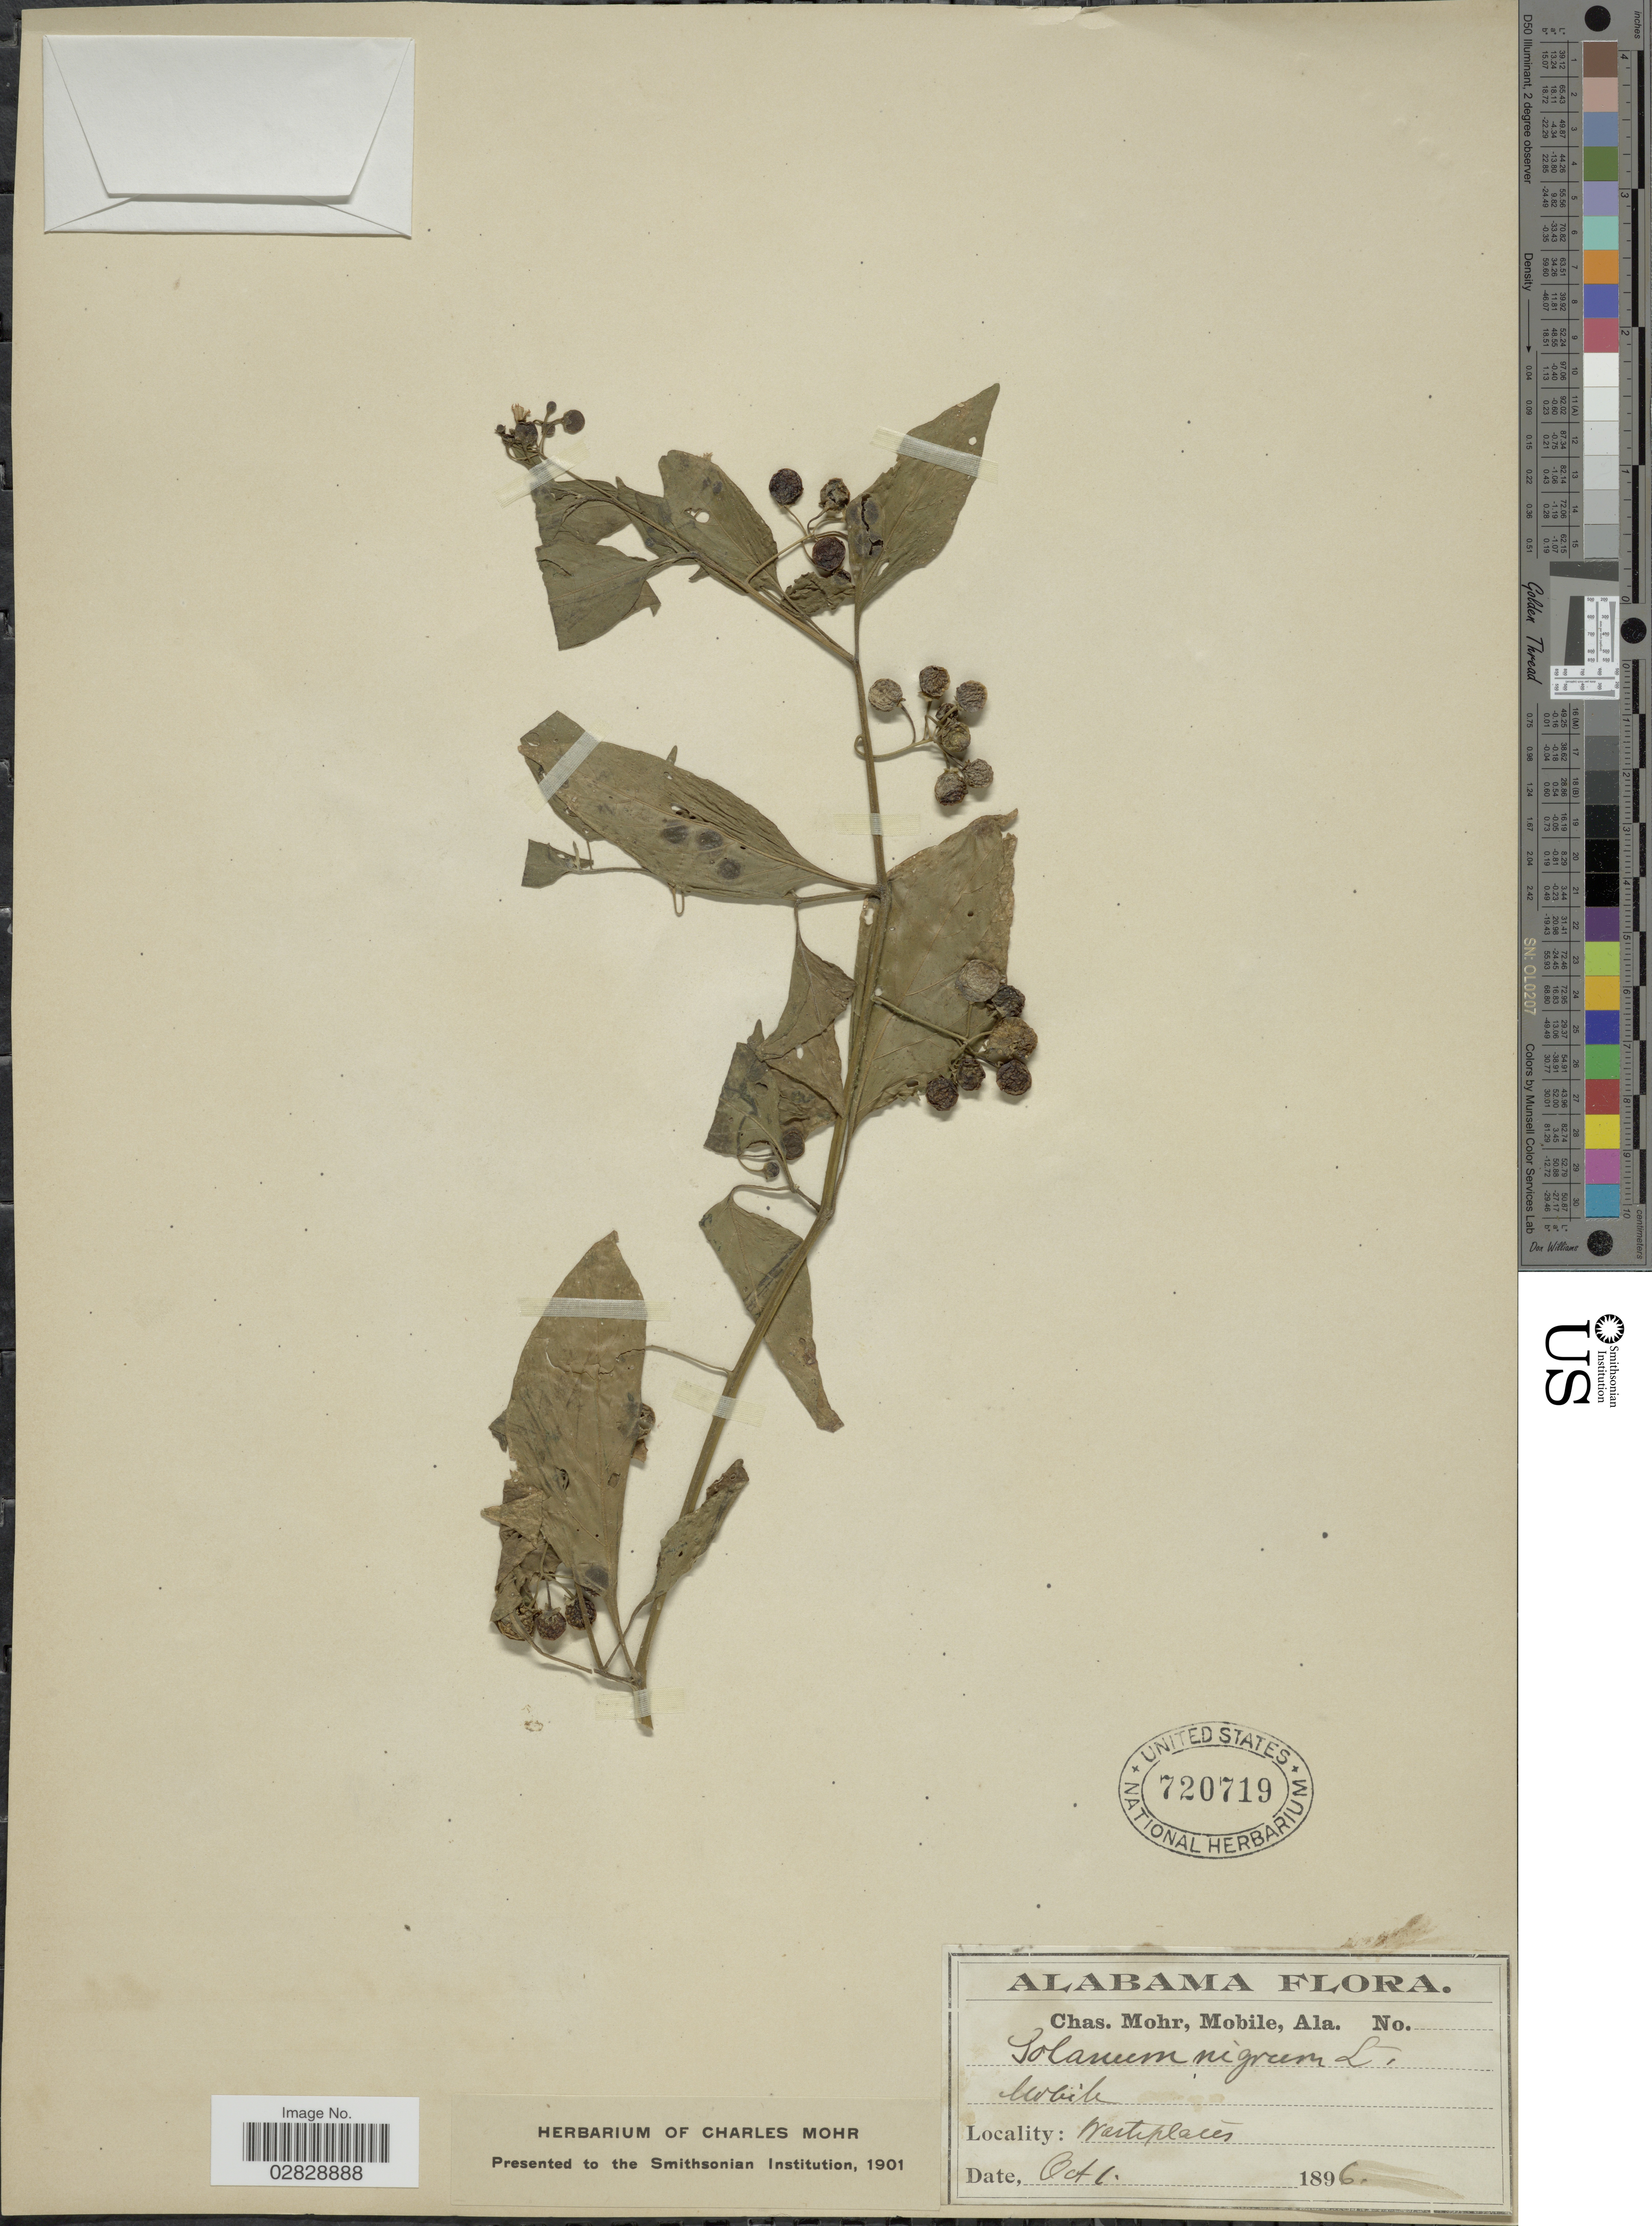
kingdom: Plantae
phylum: Tracheophyta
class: Magnoliopsida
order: Solanales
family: Solanaceae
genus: Solanum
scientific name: Solanum nigrescens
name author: M. Martens & Galeotti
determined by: Knapp, S. D.; Särkinen, T.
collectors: Mohr, C. T. (herbarium)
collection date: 1896-10-01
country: United States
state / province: Alabama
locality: Mobile.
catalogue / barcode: US 720719